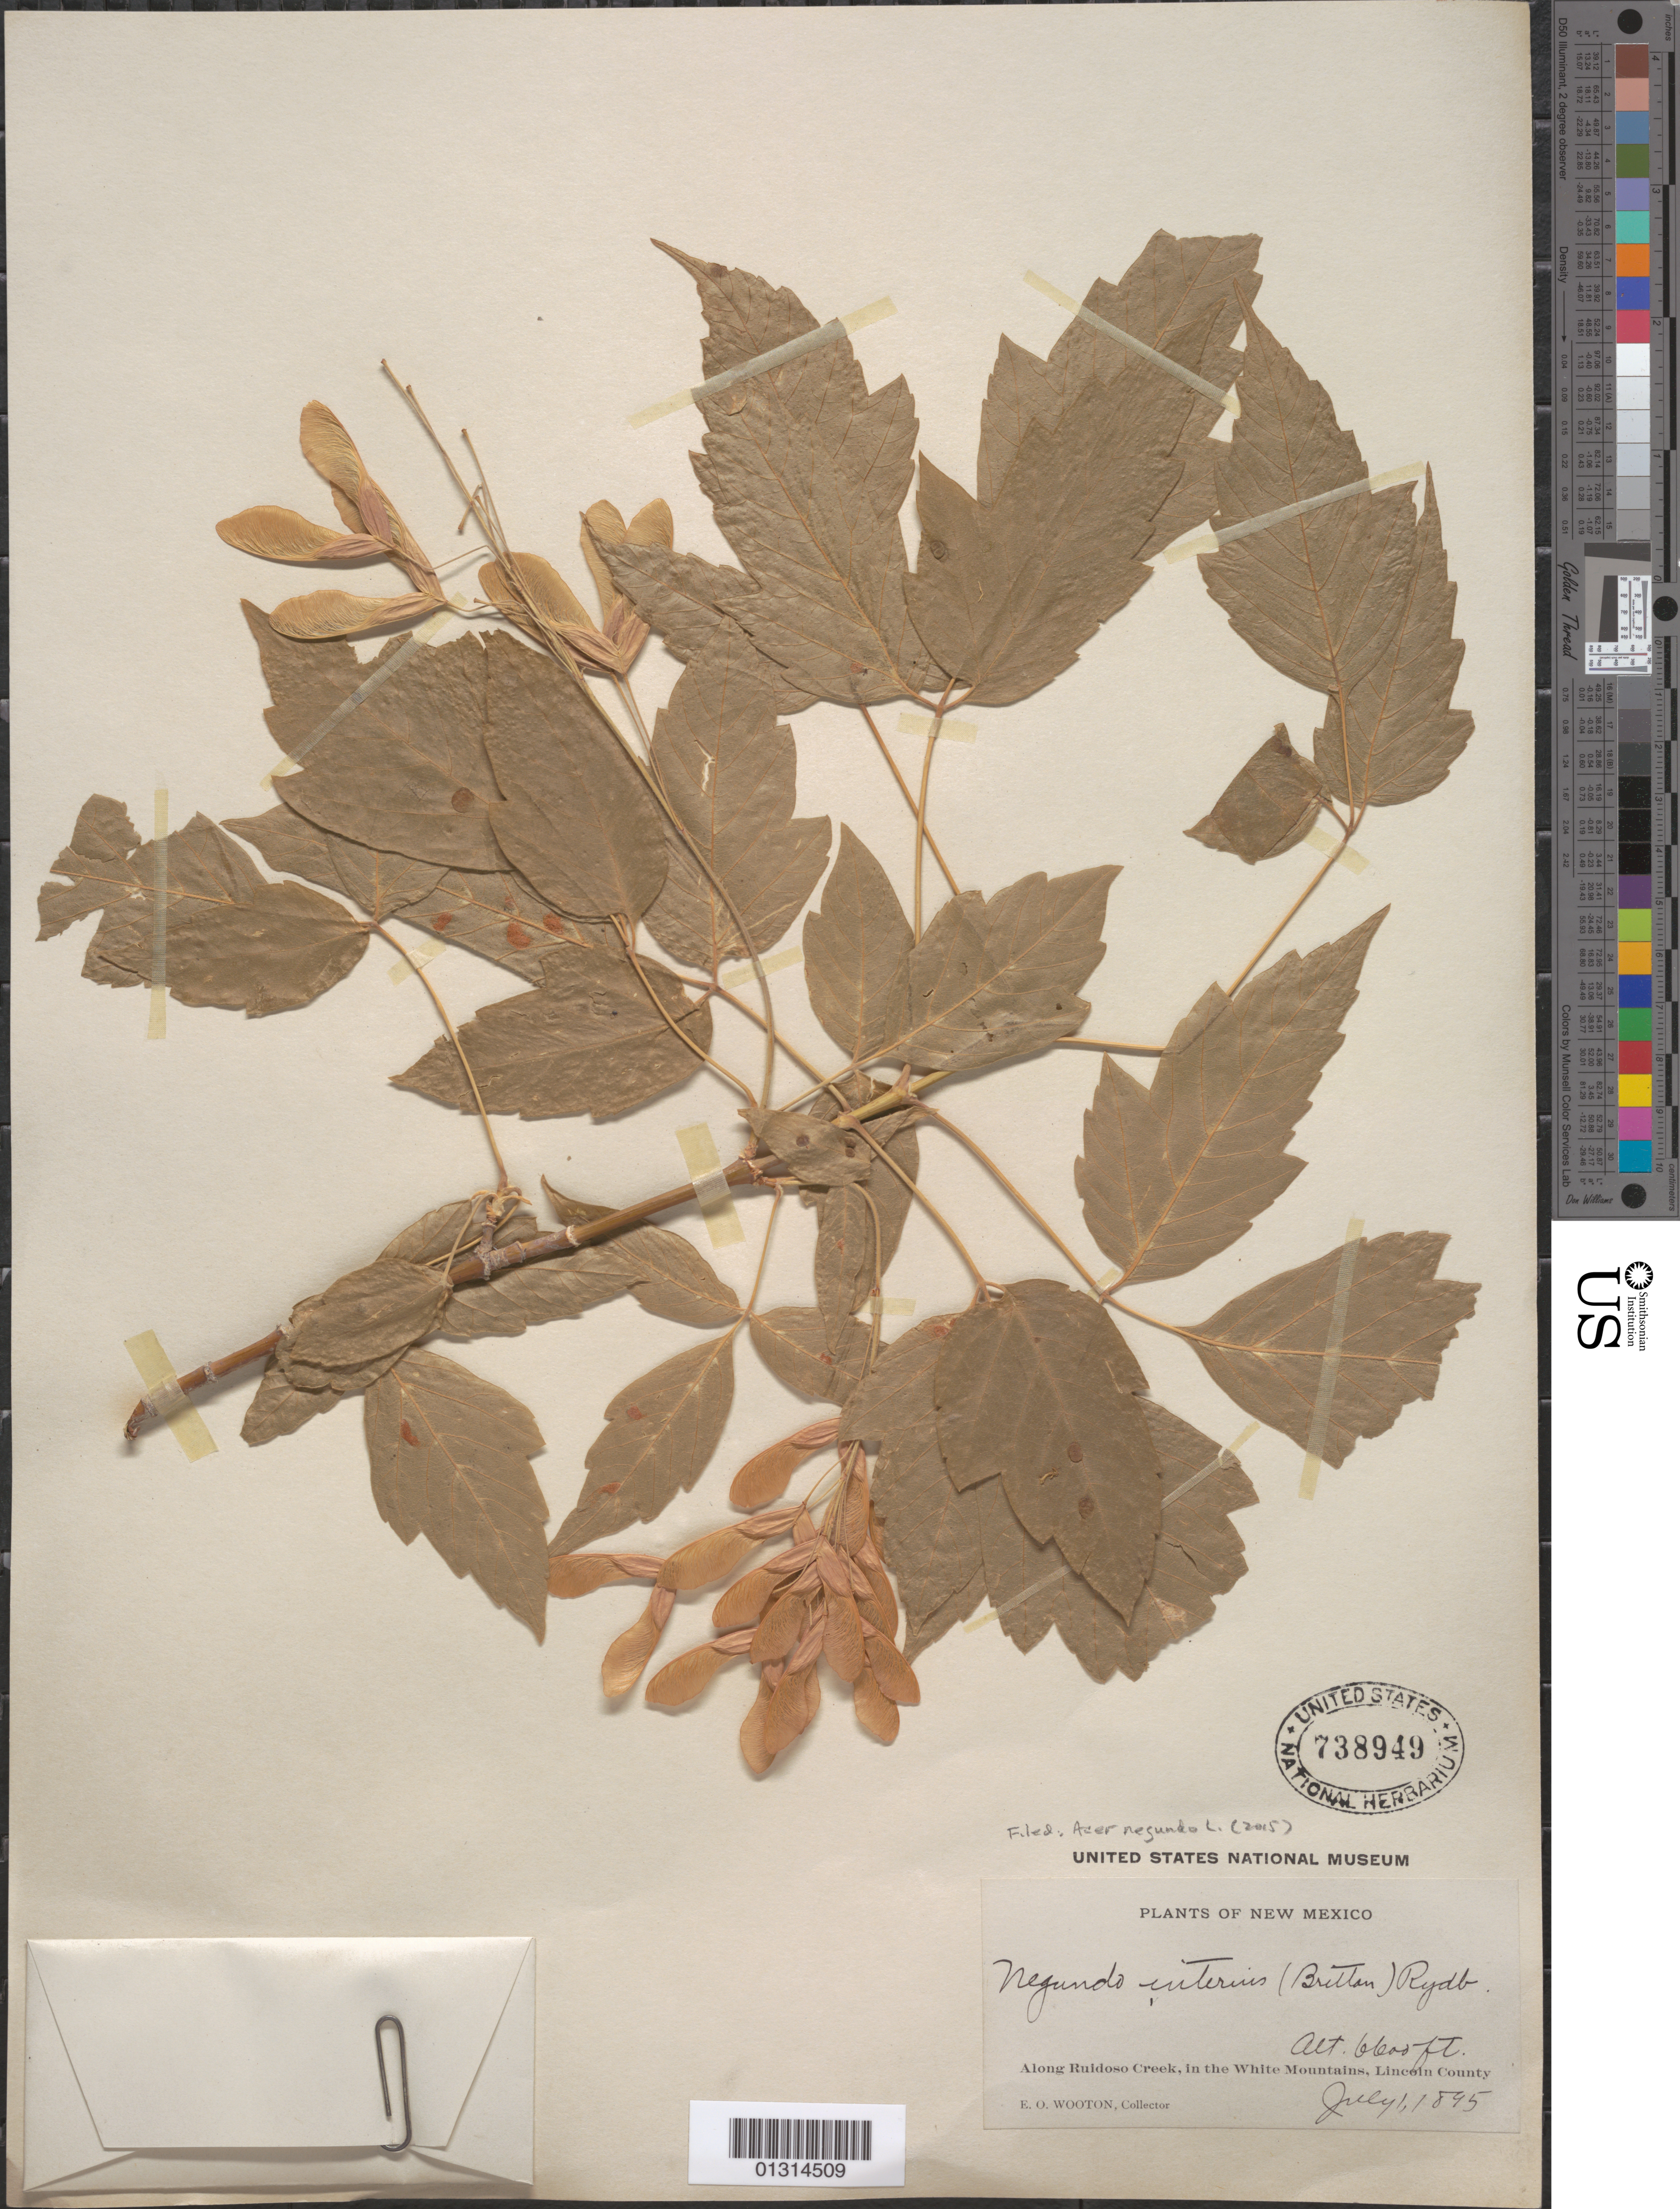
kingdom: Plantae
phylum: Tracheophyta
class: Magnoliopsida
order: Sapindales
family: Sapindaceae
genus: Acer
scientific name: Acer negundo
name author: L.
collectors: E. O. Wooton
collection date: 1895-07-01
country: United States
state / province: New Mexico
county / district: Lincoln County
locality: Lincoln County, along Ruidoso Creek, in the White Mountains.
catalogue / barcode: US 738949